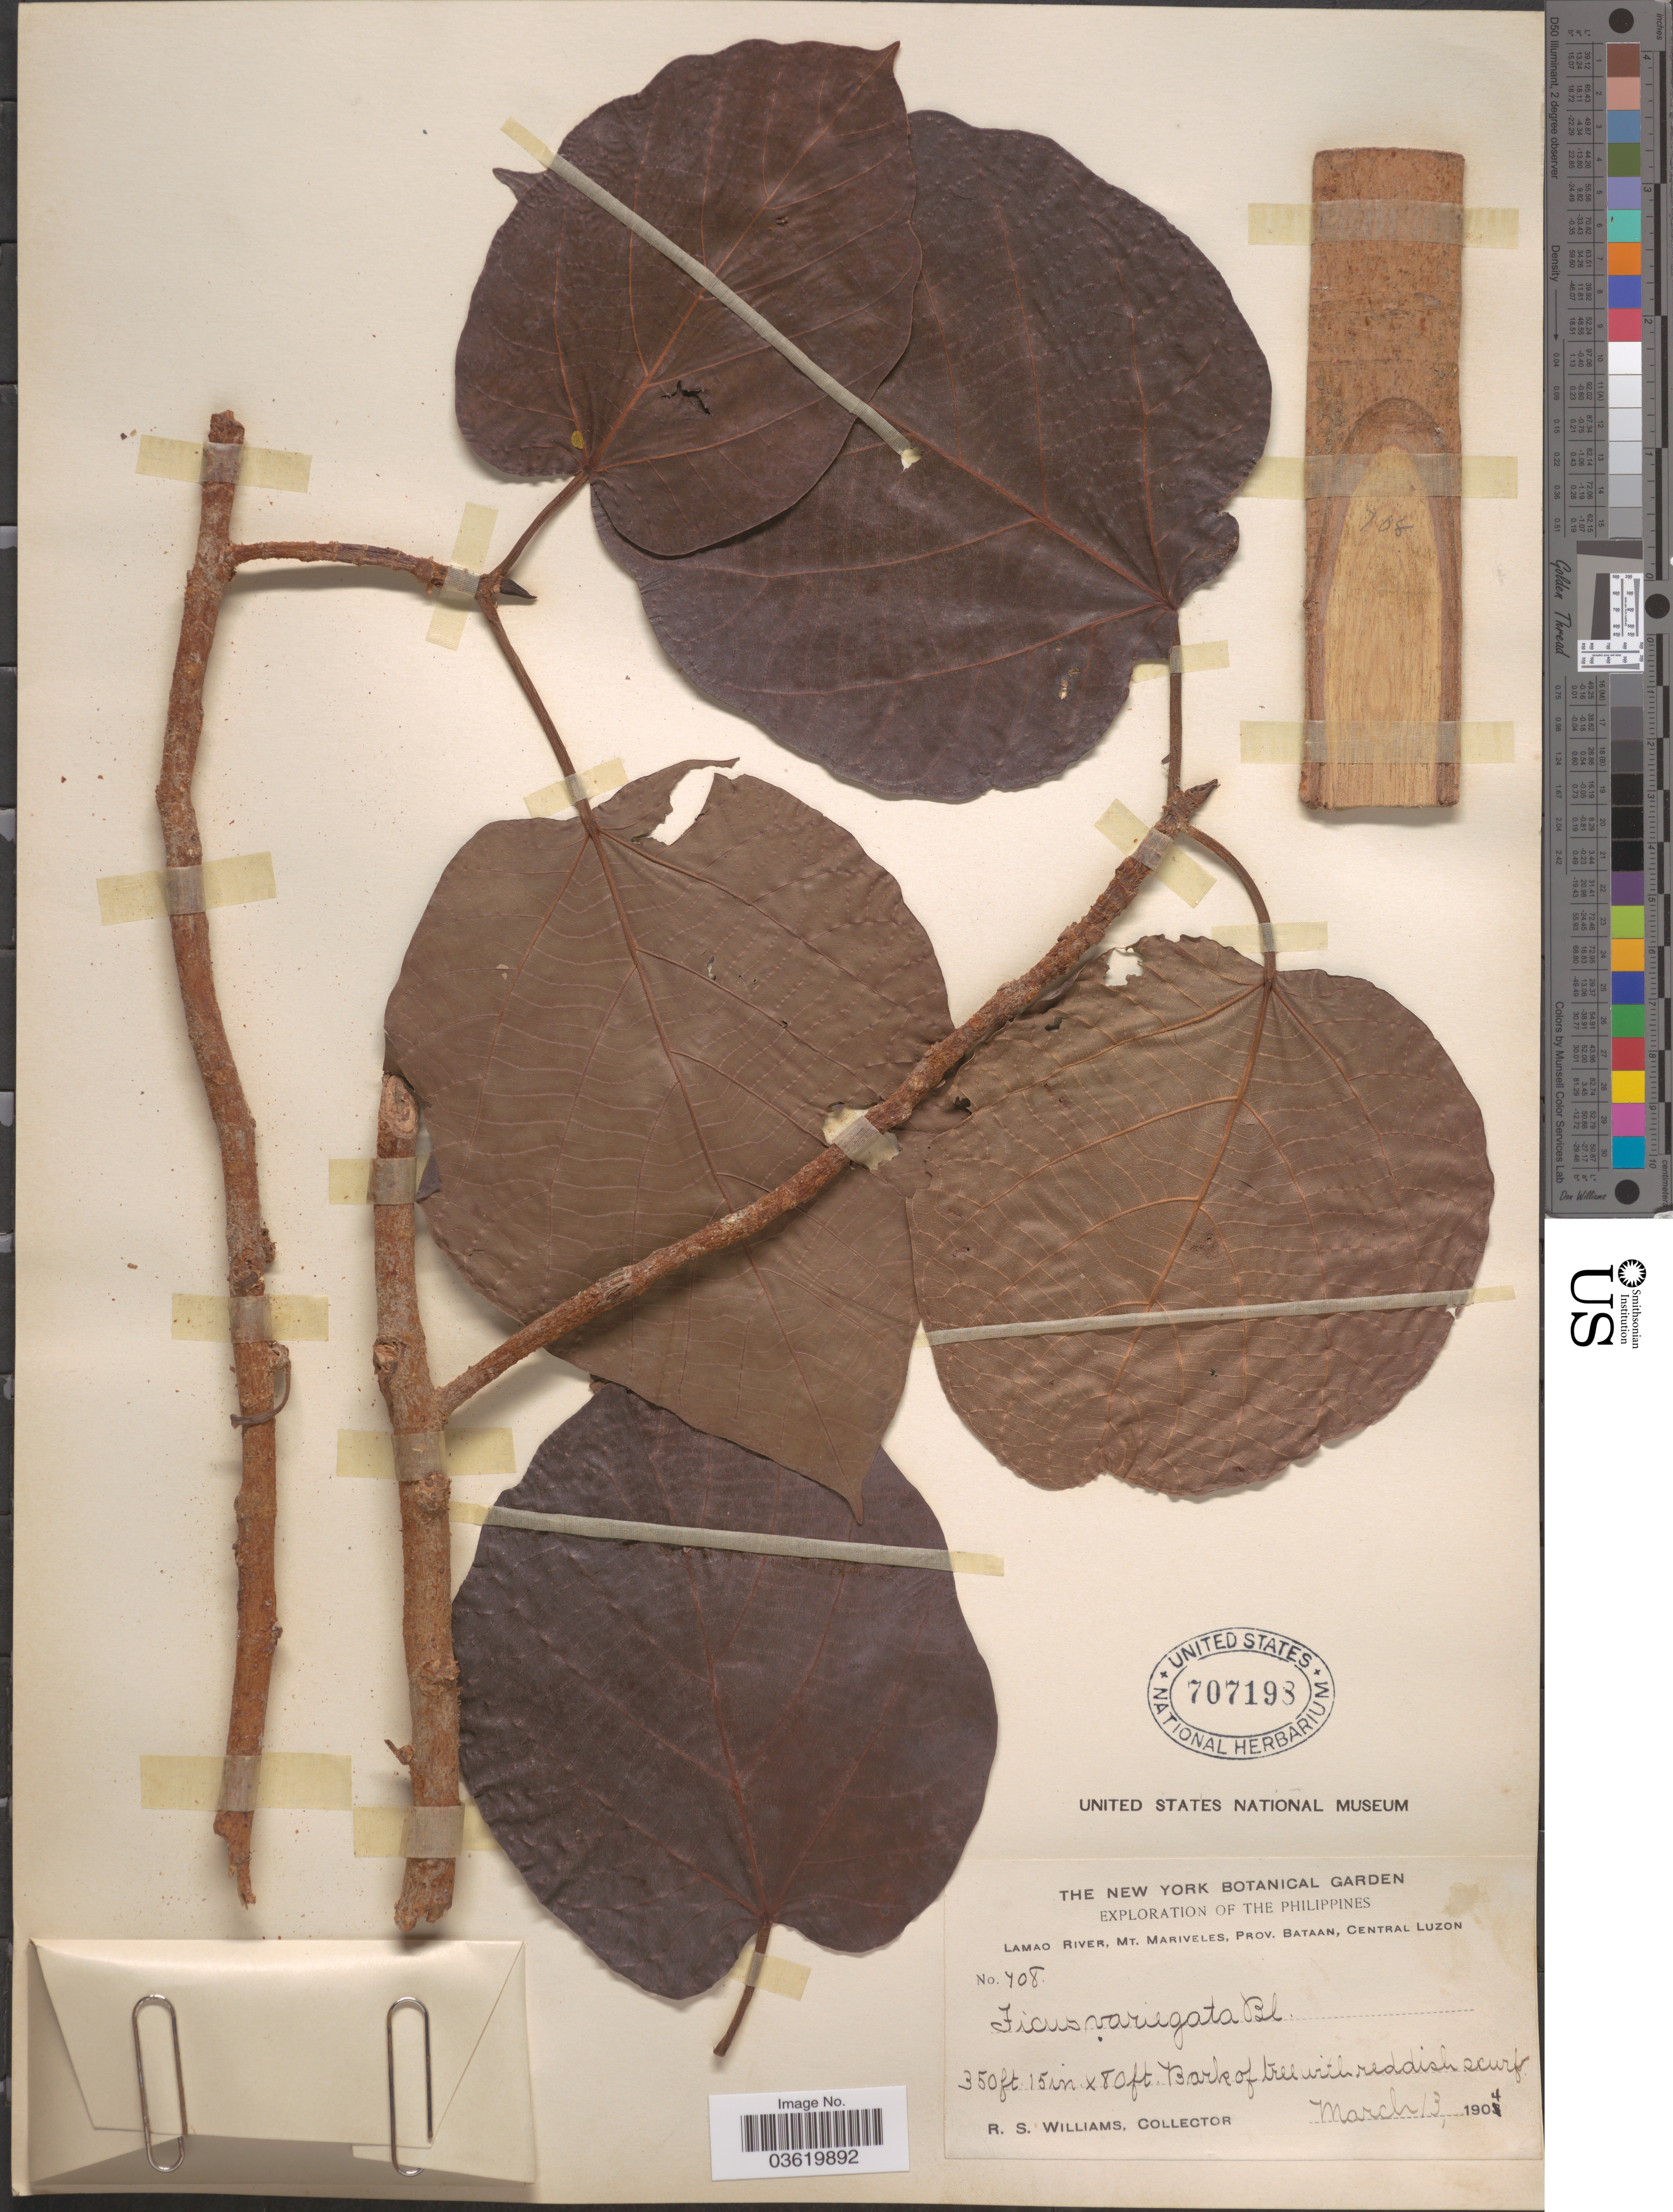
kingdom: Plantae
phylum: Tracheophyta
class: Magnoliopsida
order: Rosales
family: Moraceae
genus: Ficus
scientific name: Ficus variegata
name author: Blume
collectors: R. S. Williams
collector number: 408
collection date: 1904-03-13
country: Philippines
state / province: Central Luzon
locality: Lamao River, Mt. Mariveles, Prov. Bataan.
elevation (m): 107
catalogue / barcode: US 707198